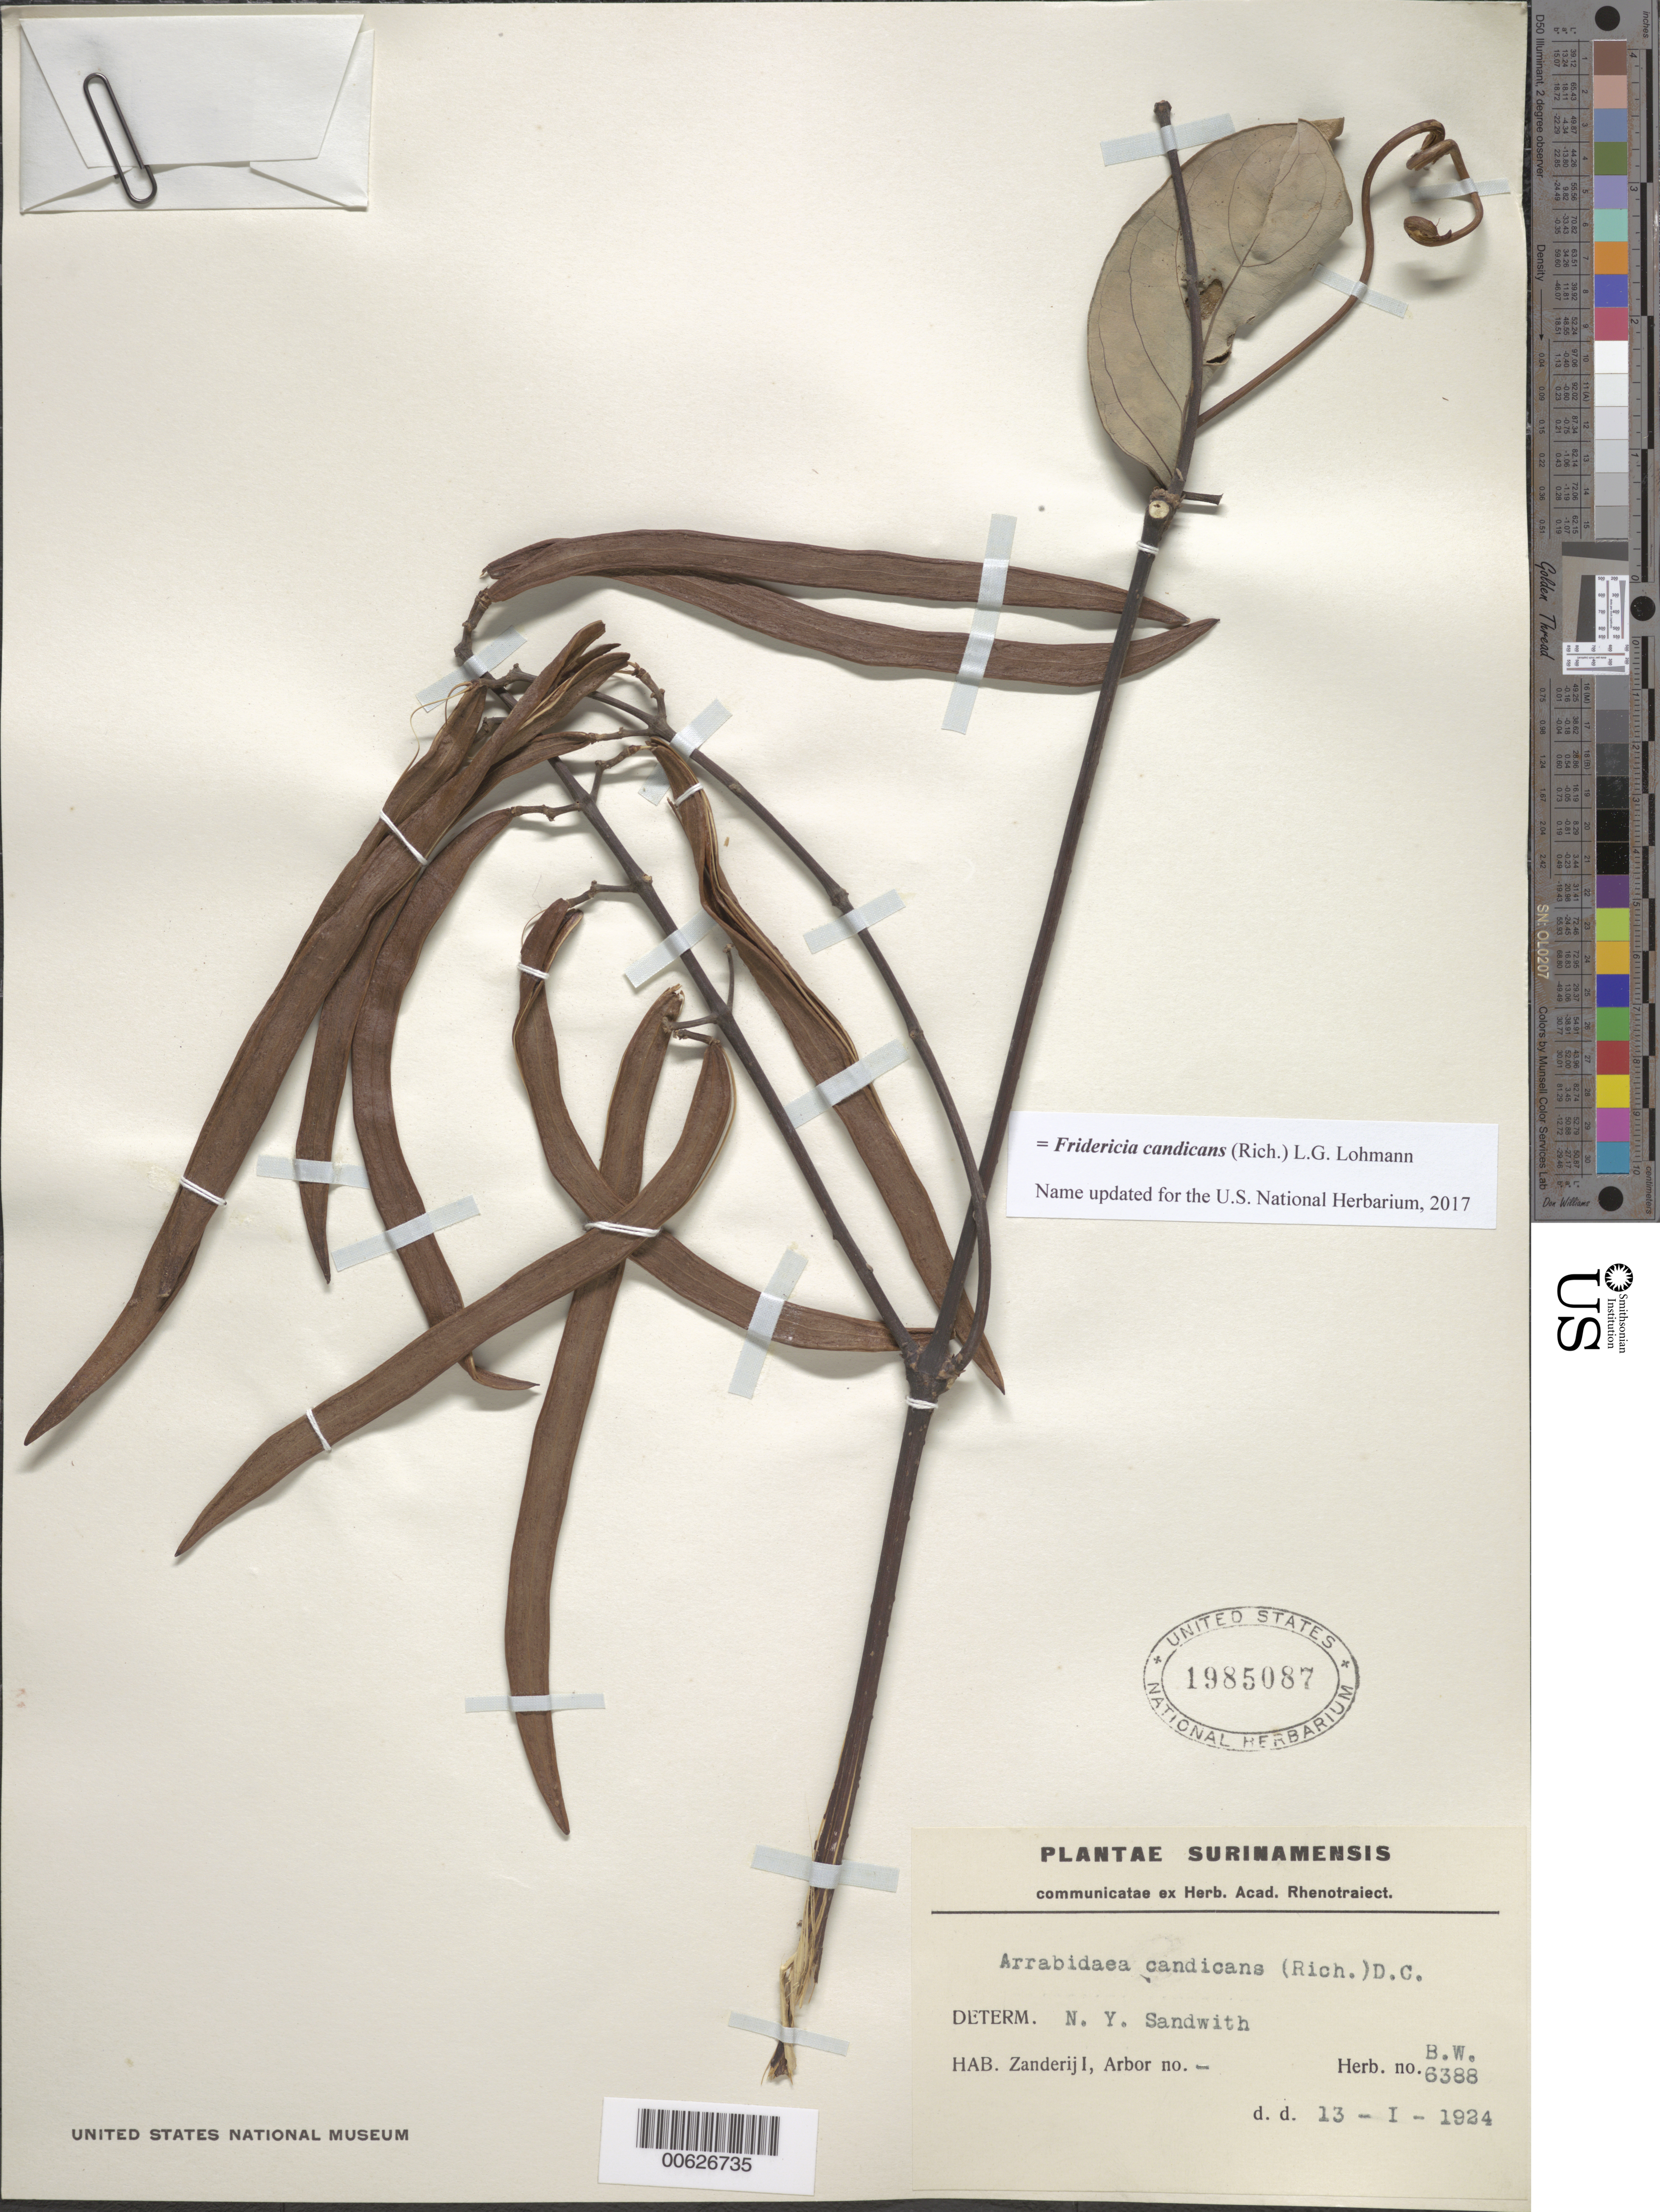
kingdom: Plantae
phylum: Tracheophyta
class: Magnoliopsida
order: Lamiales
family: Bignoniaceae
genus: Arrabidaea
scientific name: Arrabidaea candicans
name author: (Rich.) DC.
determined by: Sandwith, N. Y.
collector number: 6388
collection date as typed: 13-Jan-24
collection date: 1924-01-13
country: Suriname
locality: Zanderij I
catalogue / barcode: US 1985087